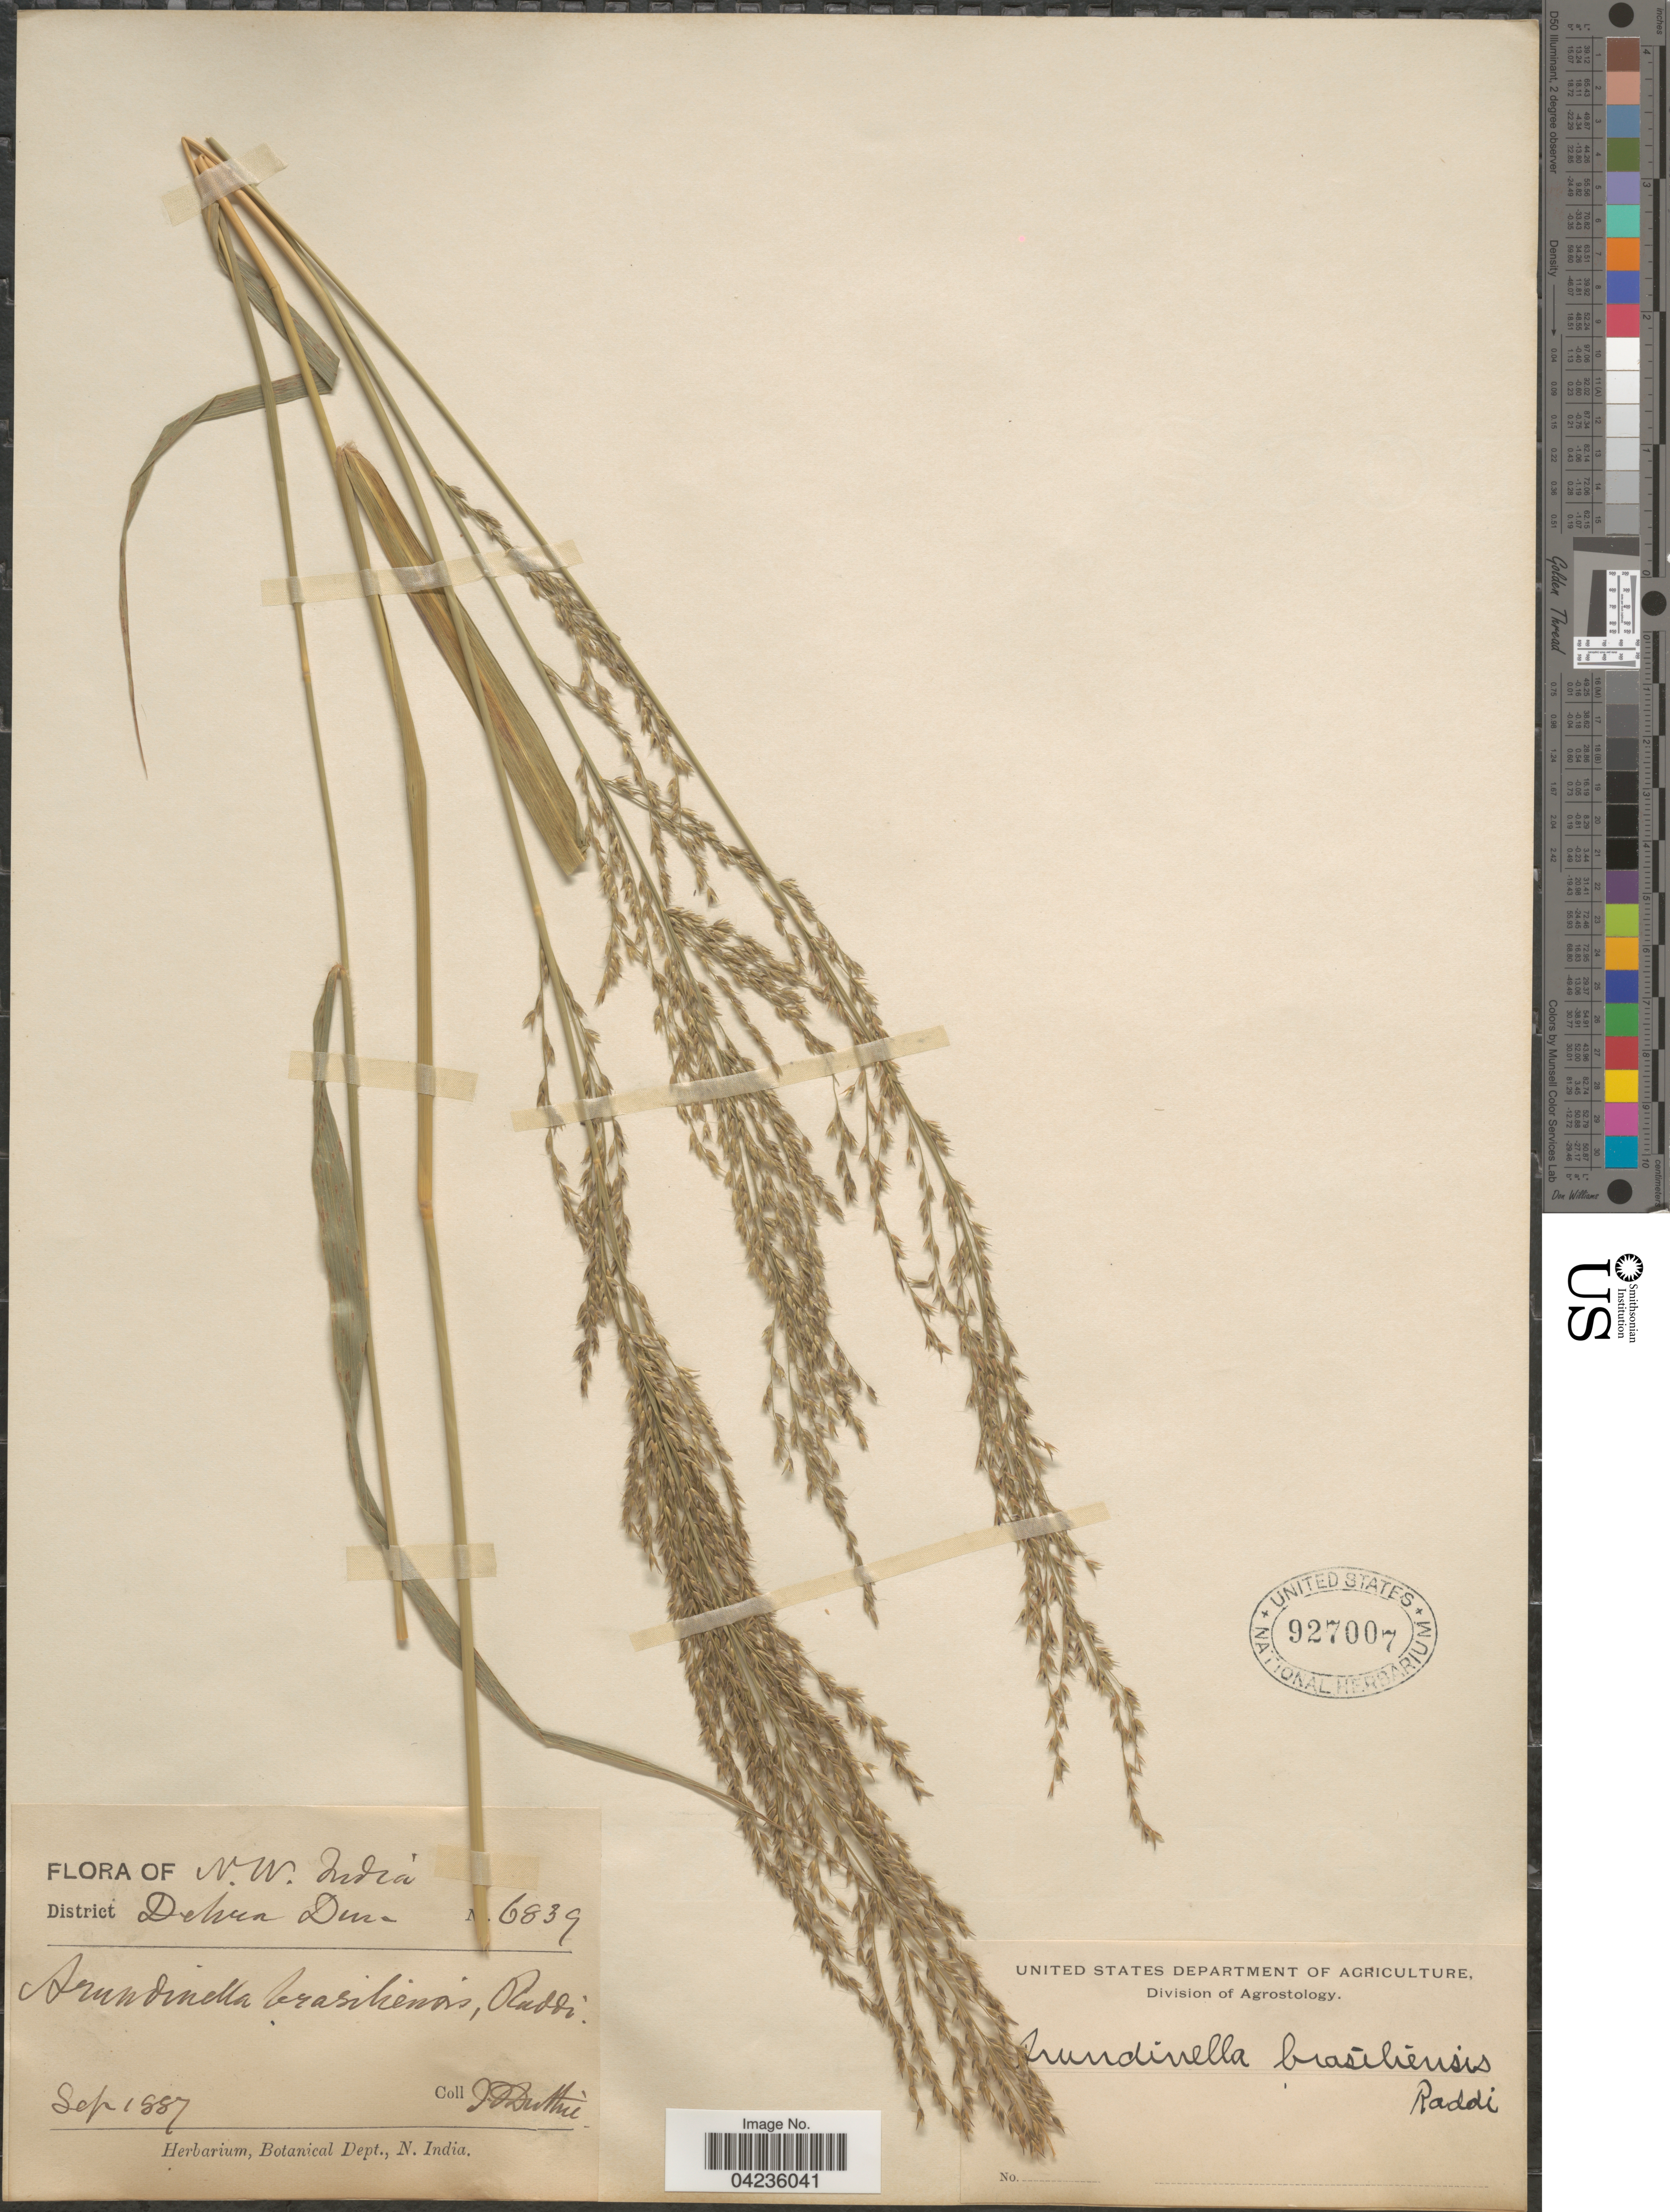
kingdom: Plantae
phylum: Tracheophyta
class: Liliopsida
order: Poales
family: Poaceae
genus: Arundinella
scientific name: Arundinella nepalensis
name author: Trin.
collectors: J. F. Duthie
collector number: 6839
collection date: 1887-09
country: India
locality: N.W. India. District Dehra Dun.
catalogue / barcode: US 927007